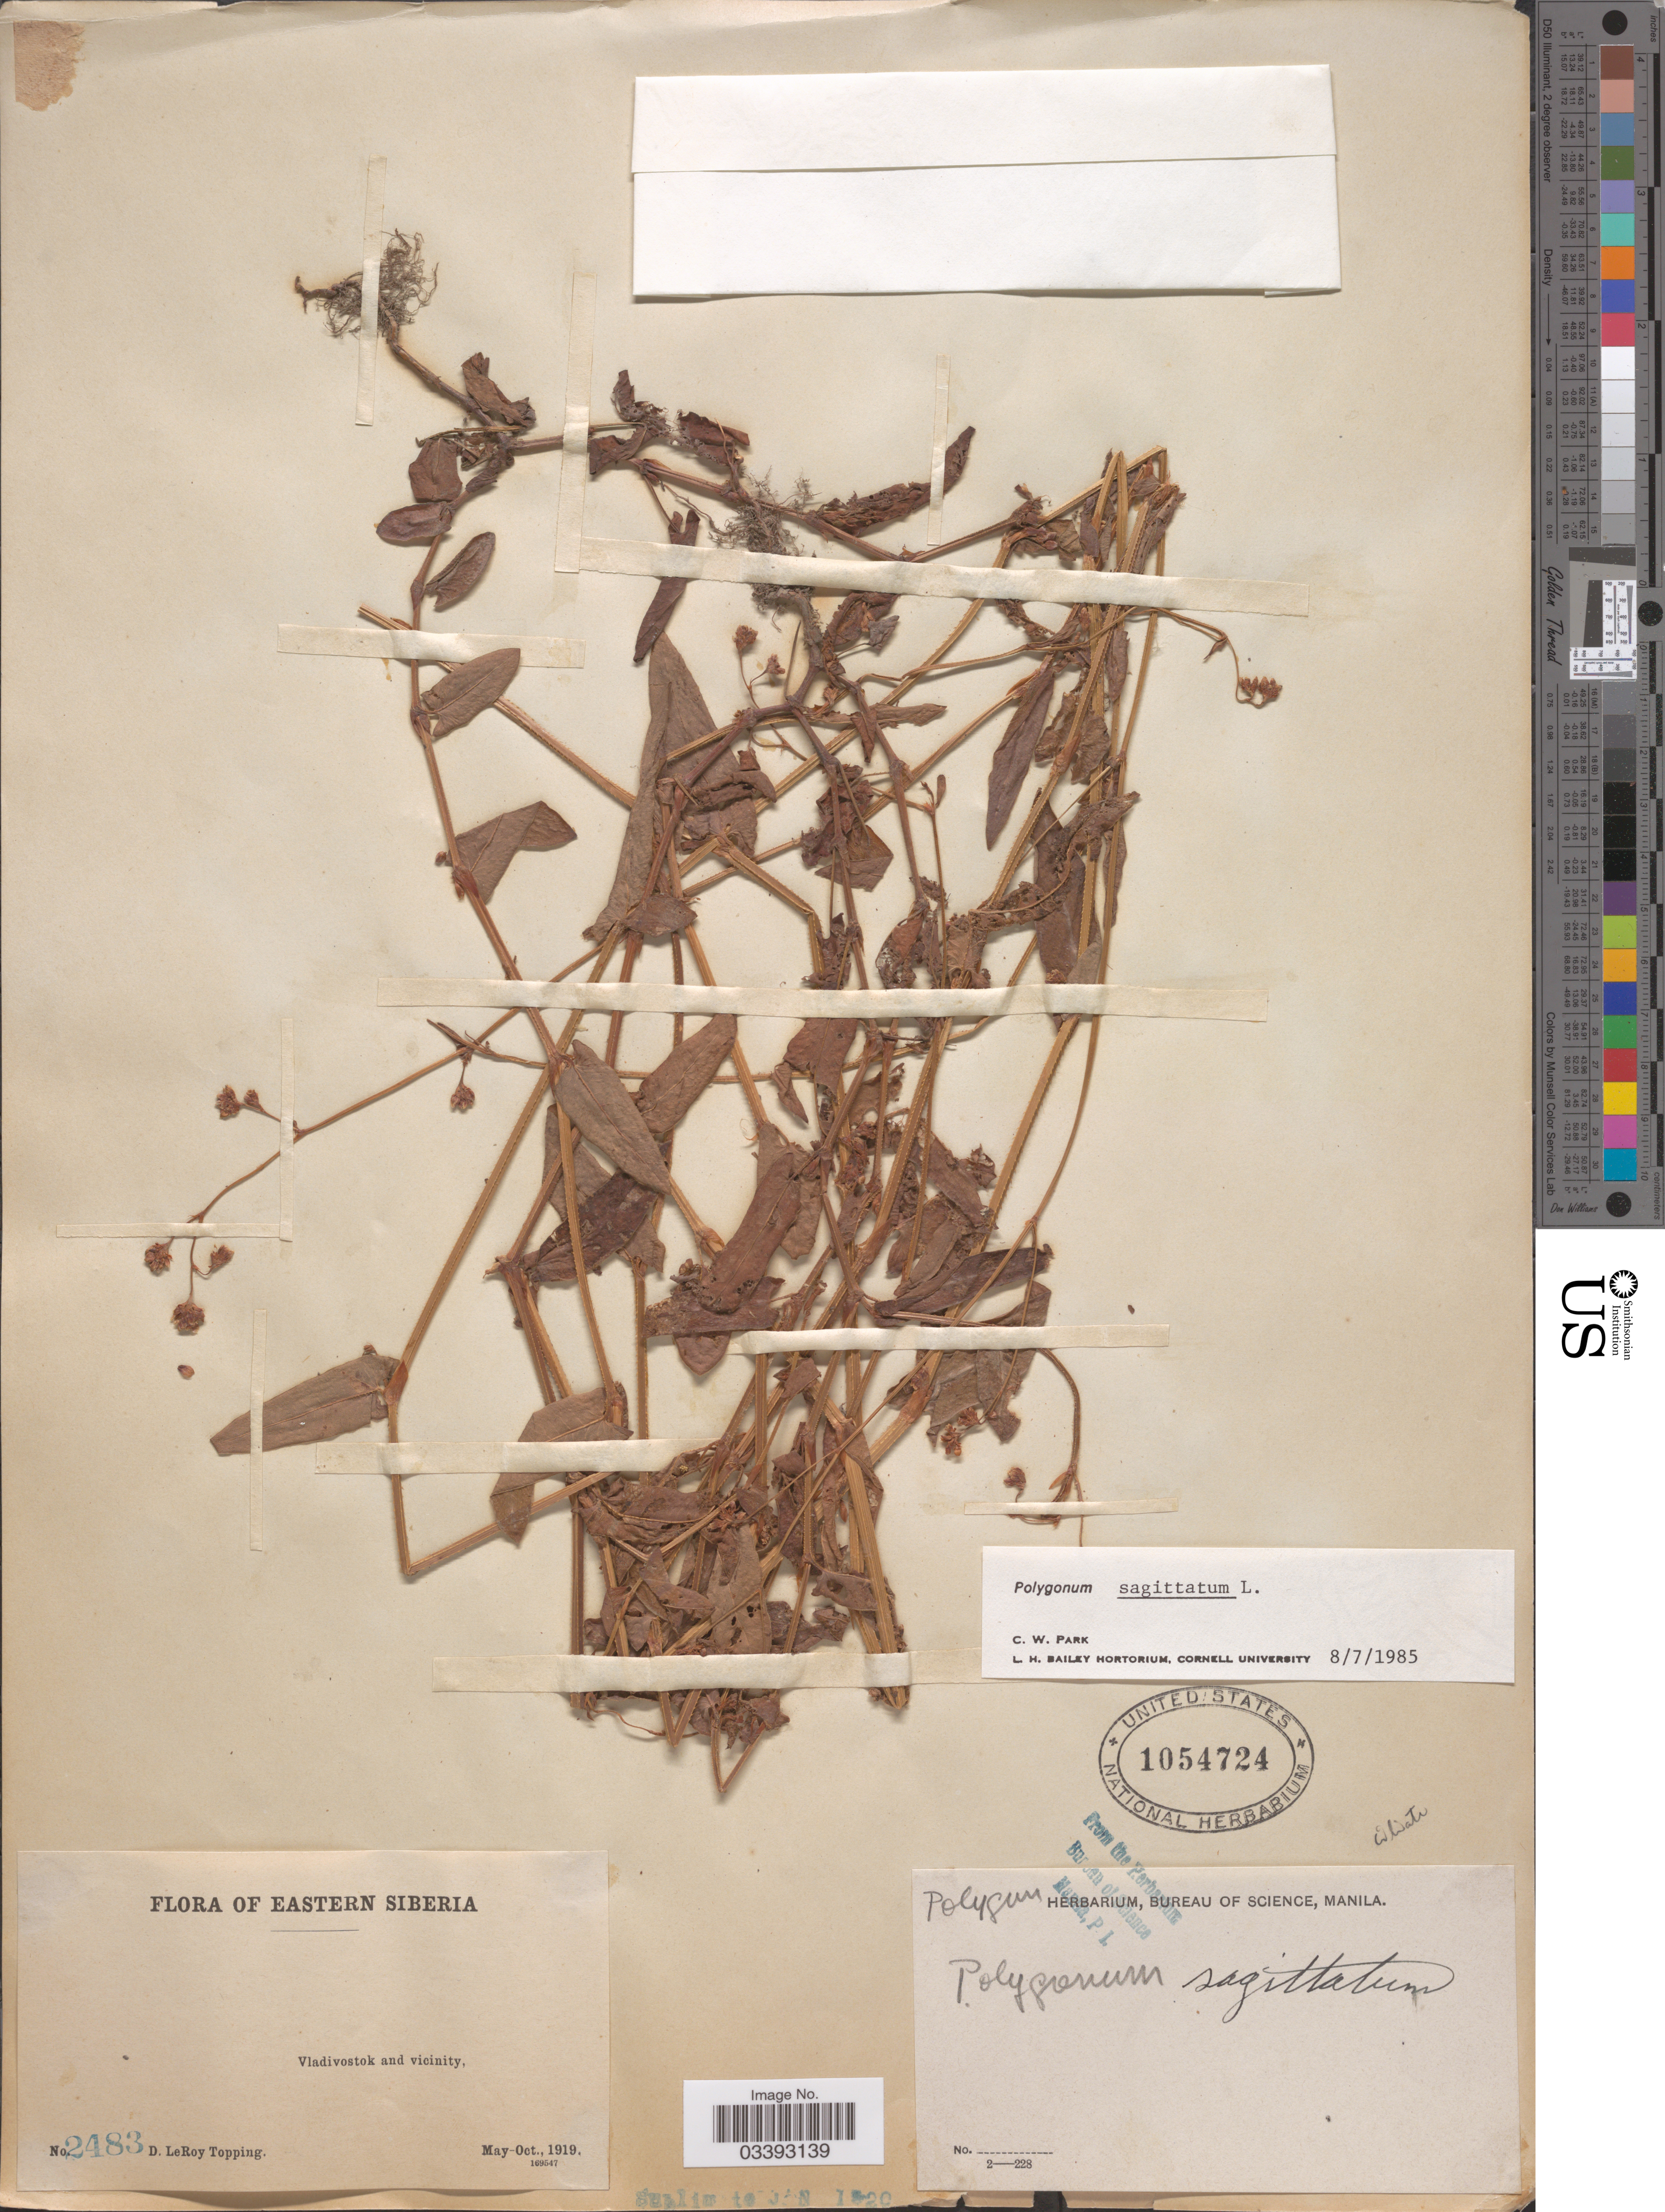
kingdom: Plantae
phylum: Tracheophyta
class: Magnoliopsida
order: Caryophyllales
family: Polygonaceae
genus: Polygonum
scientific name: Polygonum sagittatum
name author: L.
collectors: D. L. Topping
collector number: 2483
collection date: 1919-05/1919-10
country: Russian Federation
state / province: Primorsky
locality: Eastern Siberia. Vladivostok and vicinity.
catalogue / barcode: US 1054724